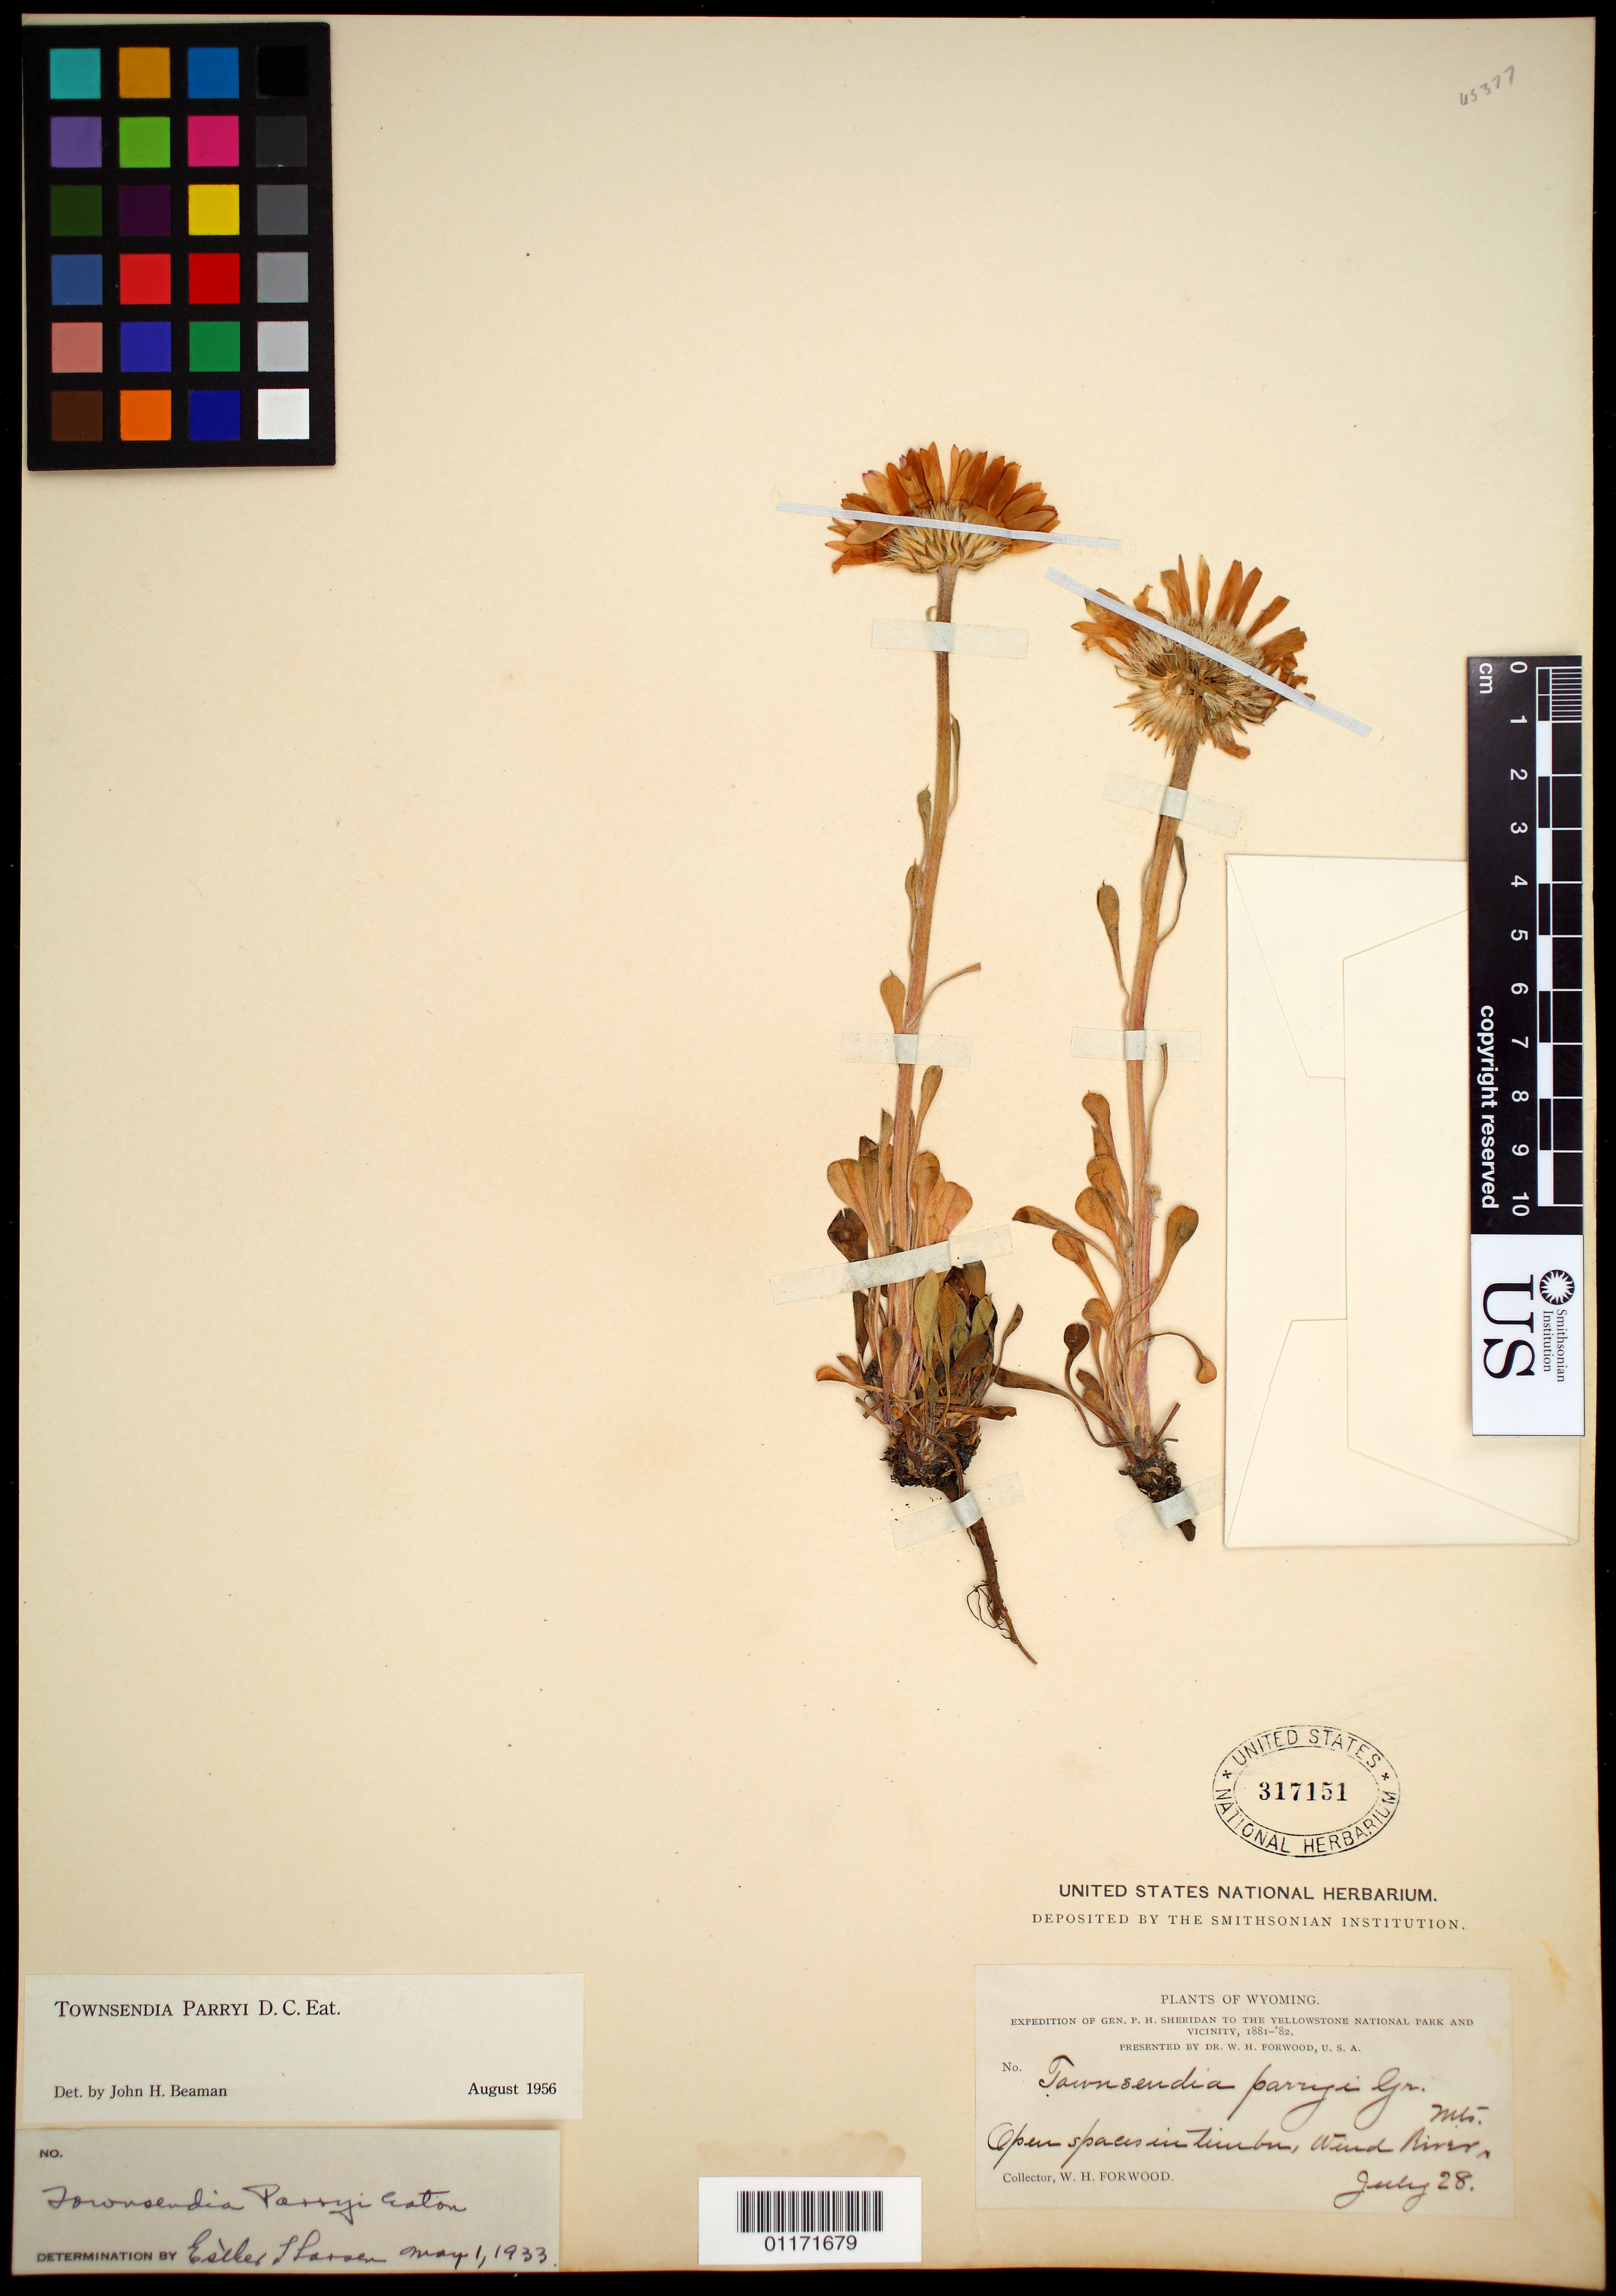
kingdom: Plantae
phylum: Tracheophyta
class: Magnoliopsida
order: Asterales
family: Asteraceae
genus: Townsendia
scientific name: Townsendia parryi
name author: D.C. Eaton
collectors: W. Forwood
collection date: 1881-07-28/1882-07-28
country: United States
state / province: Wyoming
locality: Meadows of Wind River.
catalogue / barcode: US 317151